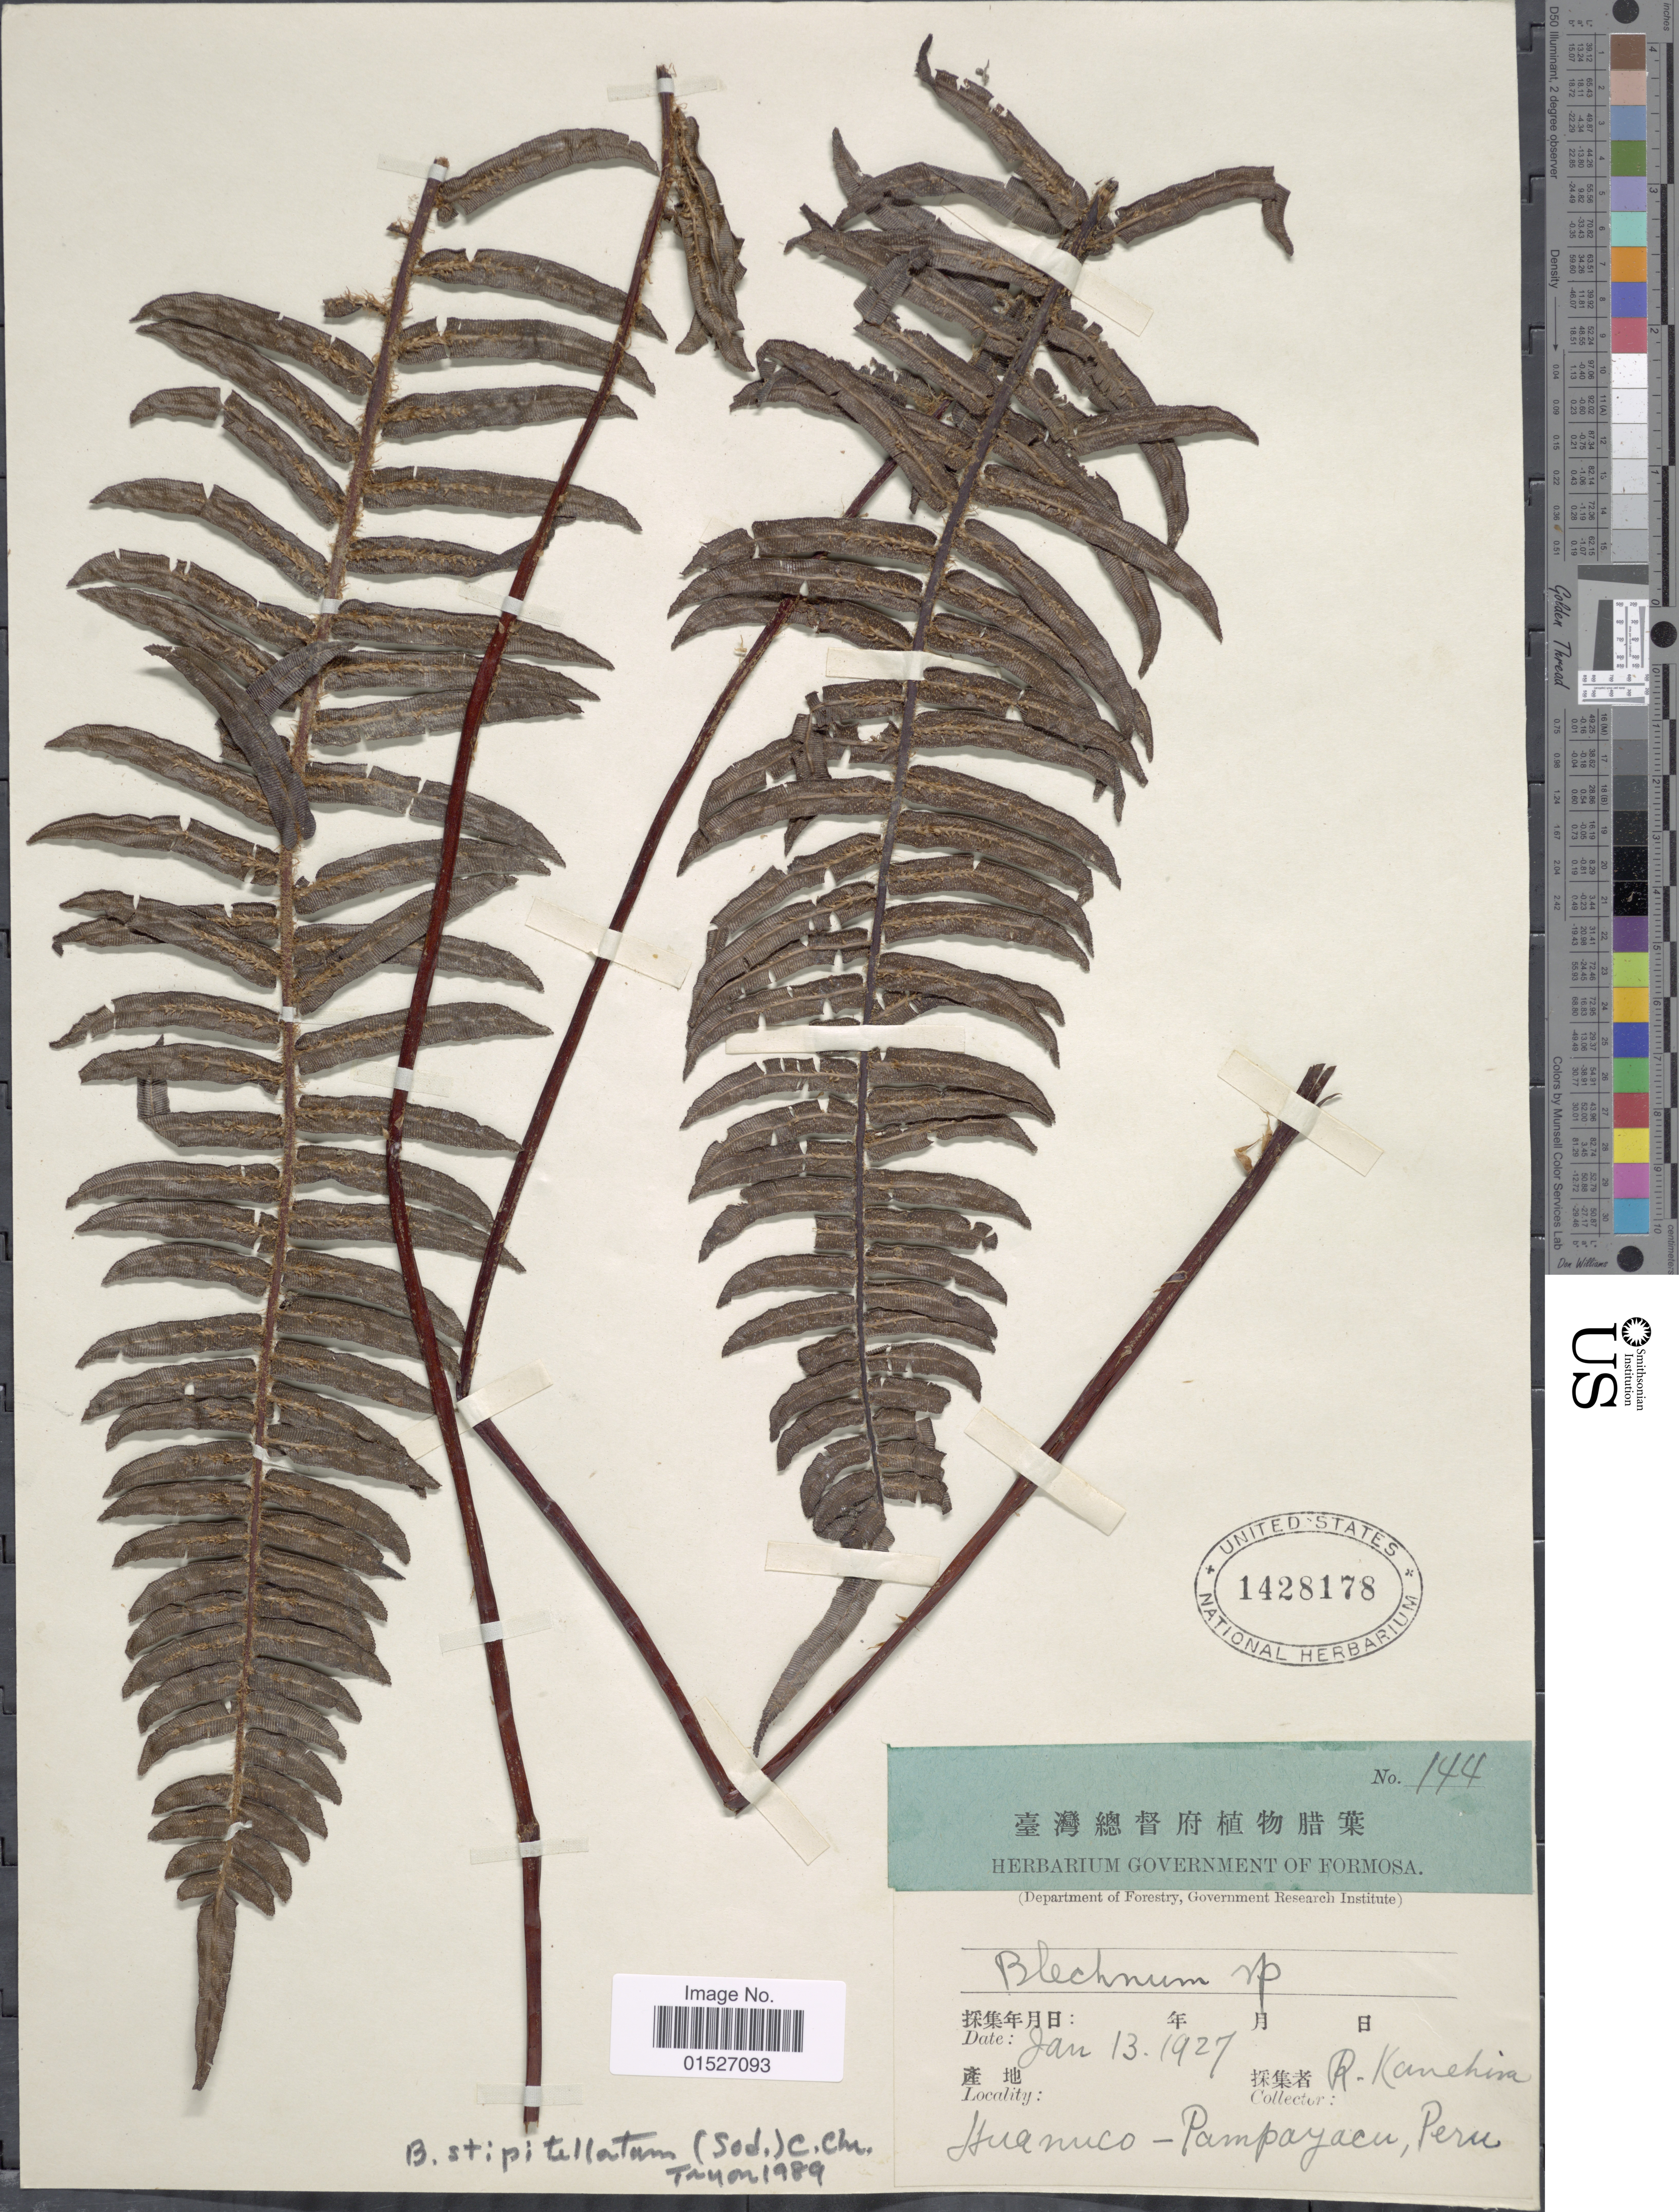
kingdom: Plantae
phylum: Tracheophyta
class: Polypodiopsida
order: Polypodiales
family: Blechnaceae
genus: Blechnum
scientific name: Blechnum sp.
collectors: R. Kanehira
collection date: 1927-01-13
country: Peru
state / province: Huánuco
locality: Huanuco-Pampayacu, Peru.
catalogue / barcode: US 1428178